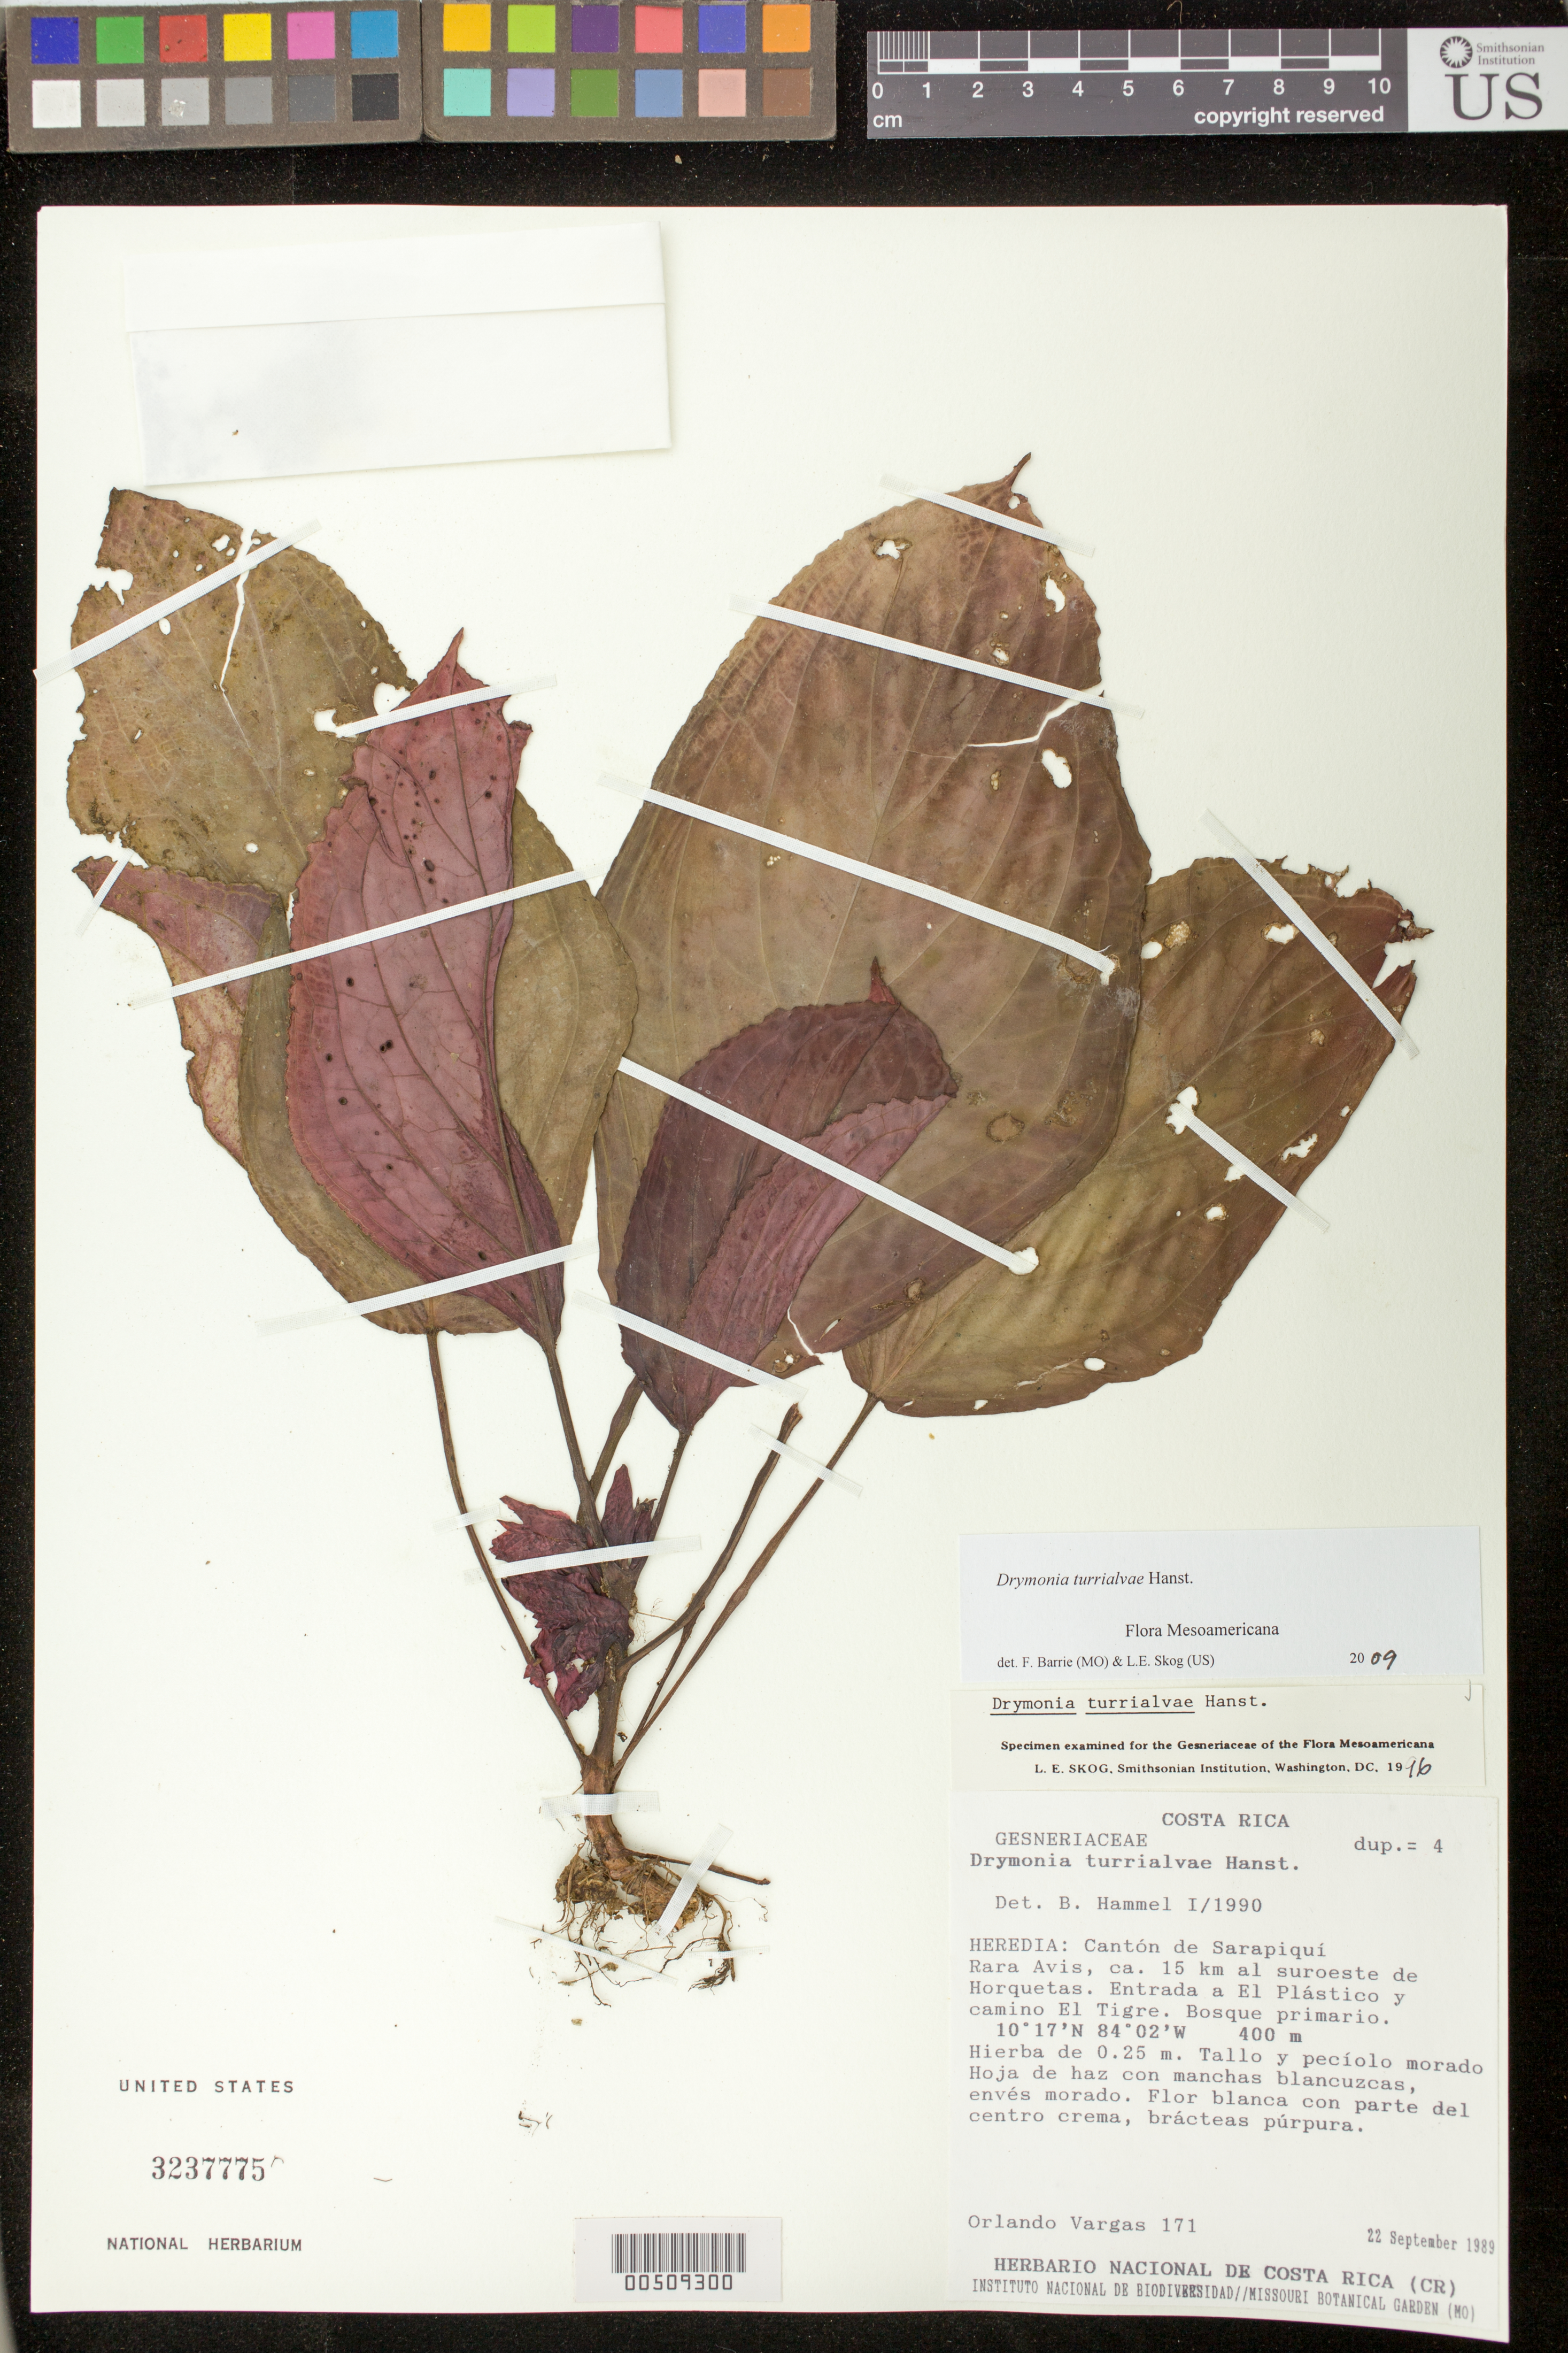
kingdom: Plantae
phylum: Tracheophyta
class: Magnoliopsida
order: Lamiales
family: Gesneriaceae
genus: Drymonia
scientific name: Drymonia turrialvae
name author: Hanst.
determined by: Skog, Laurence E.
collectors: O. Vargas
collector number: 171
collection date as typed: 22 Sep 1989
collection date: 1989-09-22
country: Costa Rica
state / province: Heredia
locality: Cantón de Sarapiquí; Rara Avis, ca. 15 km al suroeste de Horquetas. Entrada a El Plástico y camino El Tigre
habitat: Bosque primario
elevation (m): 400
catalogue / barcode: US 3237775